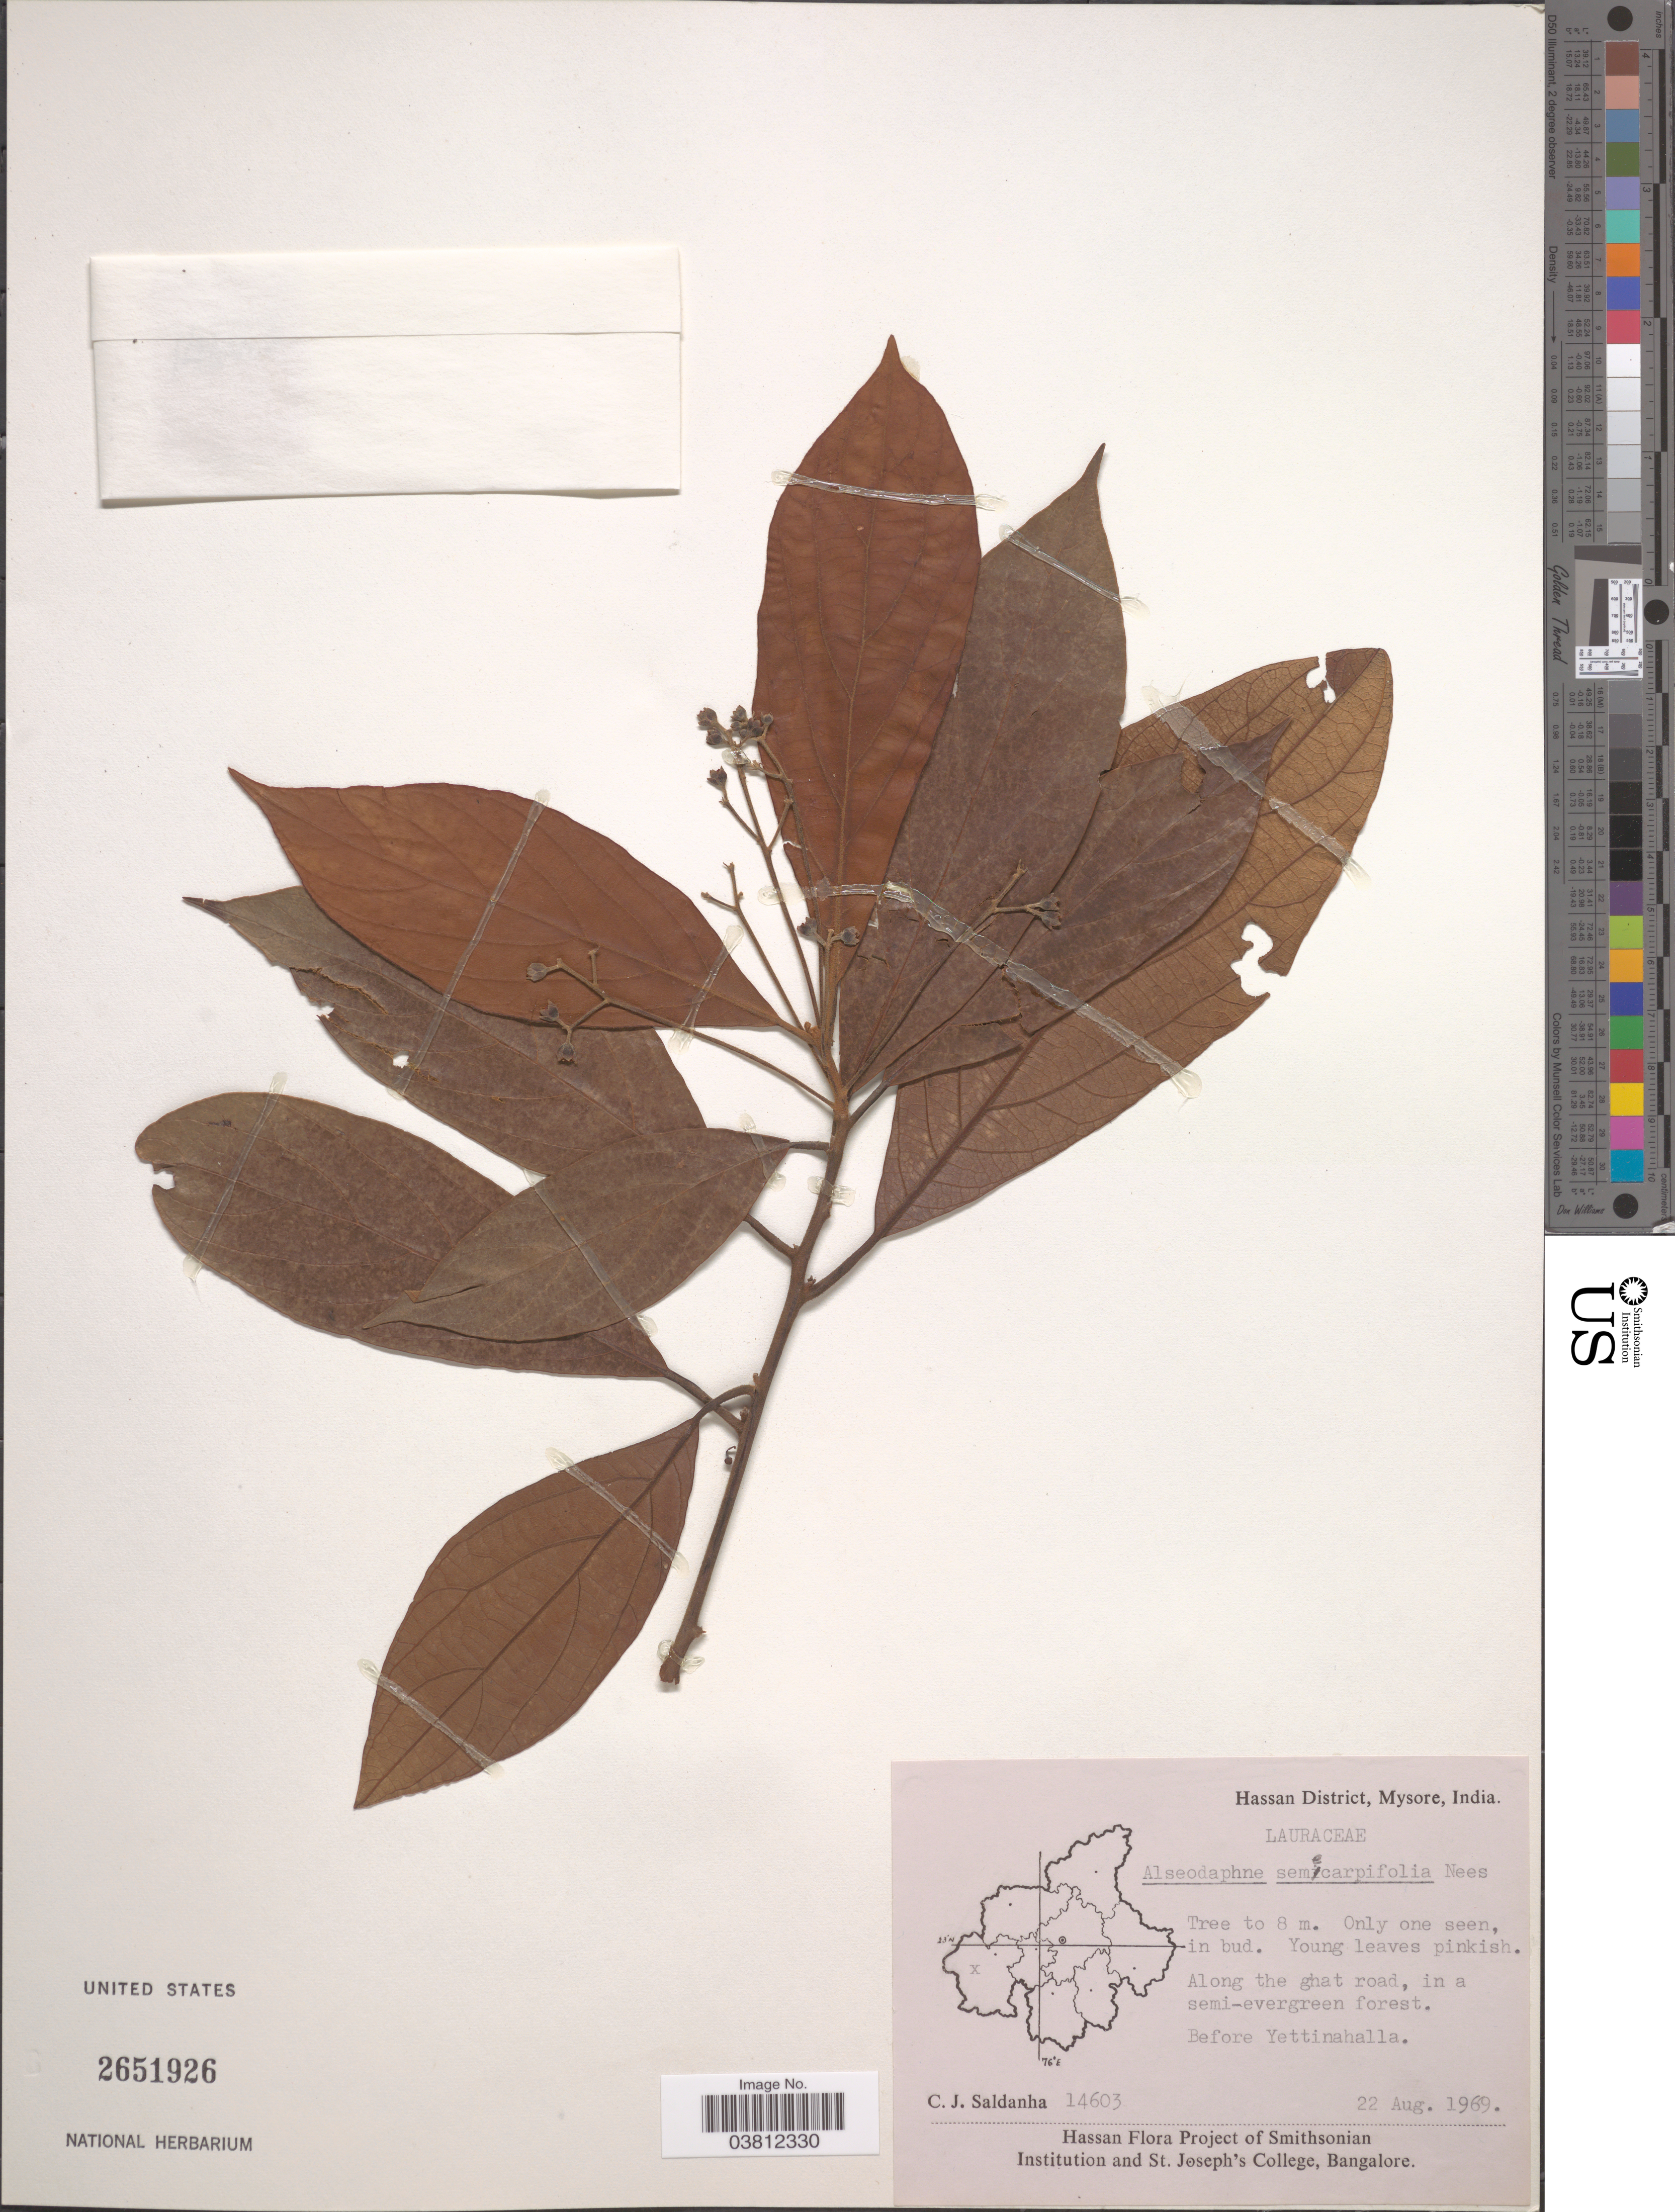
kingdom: Plantae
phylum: Tracheophyta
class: Magnoliopsida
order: Laurales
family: Lauraceae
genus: Alseodaphne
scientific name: Alseodaphne semecarpifolia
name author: Nees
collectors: C. J. Saldanha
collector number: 14603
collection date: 1969-08-22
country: India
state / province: Karnataka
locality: Hassan District, Mysore. Along the ghat road. Before Yettinahalla.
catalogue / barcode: US 2651926